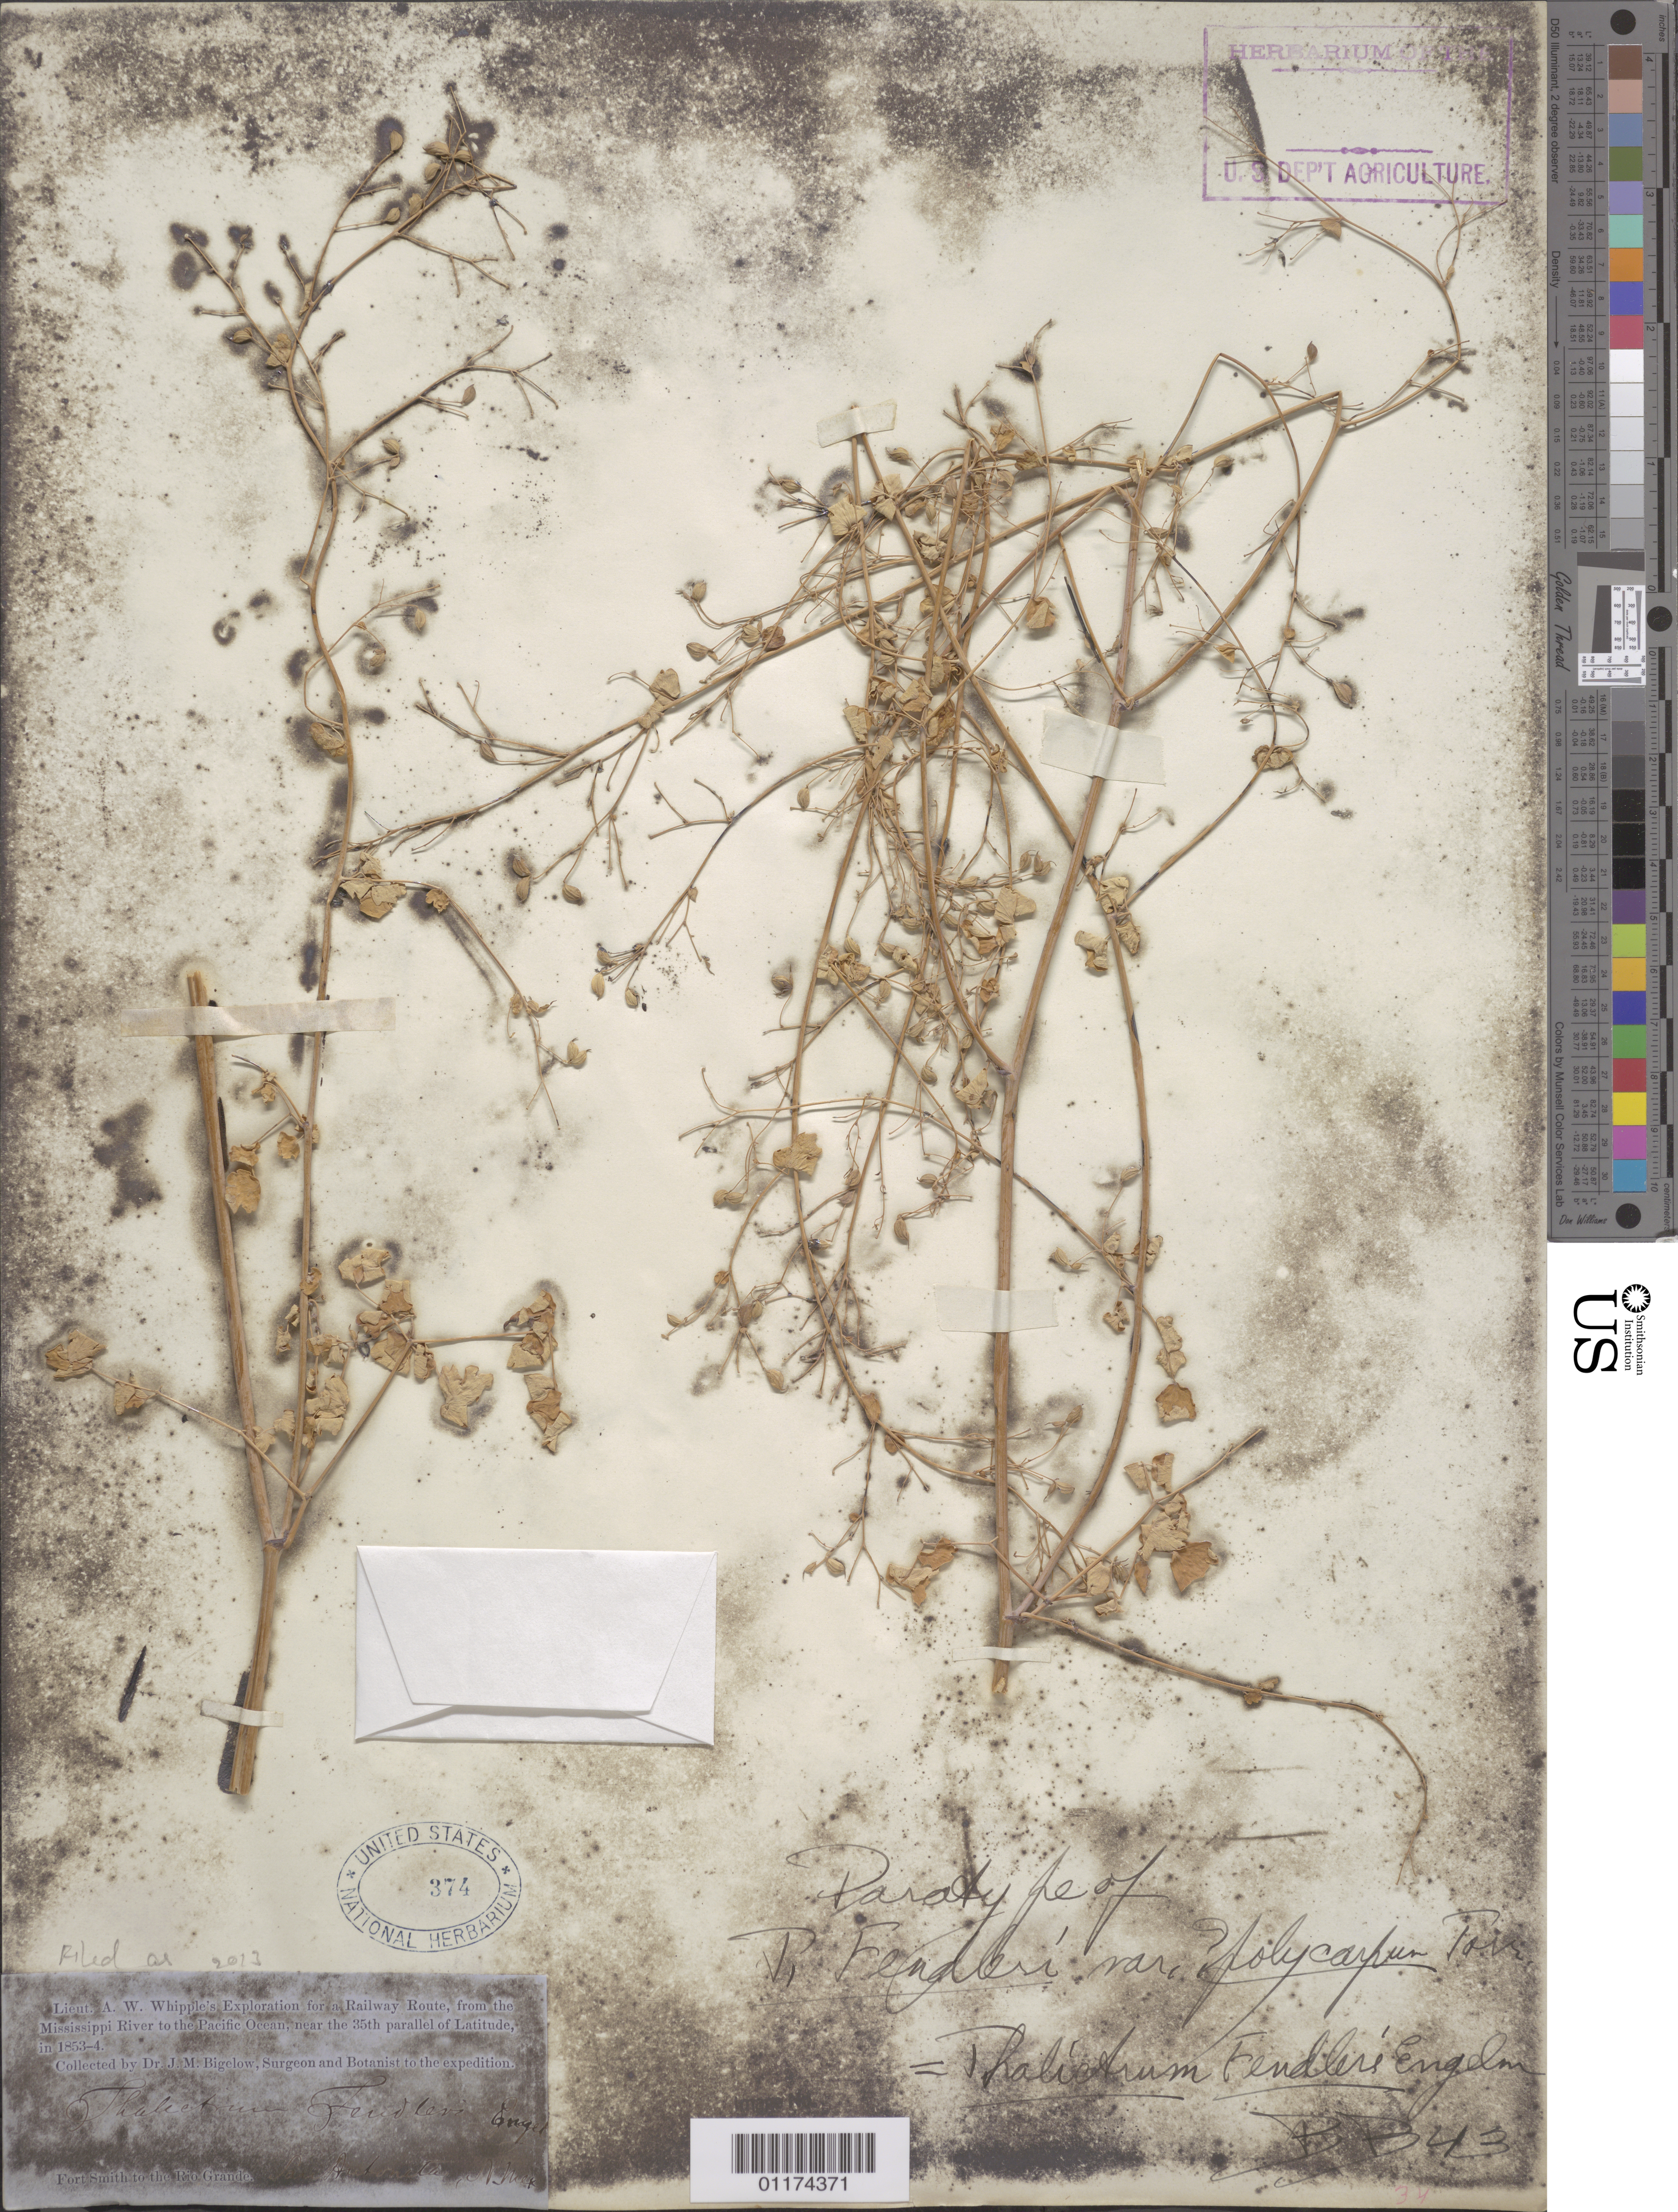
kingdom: Plantae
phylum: Tracheophyta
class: Magnoliopsida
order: Ranunculales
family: Ranunculaceae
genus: Thalictrum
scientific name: Thalictrum fendleri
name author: Engelm. ex A. Gray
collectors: J. M. Bigelow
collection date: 1853-07-30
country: United States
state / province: New Mexico / Texas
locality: Fort Smith to Rio Grande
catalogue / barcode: US 374